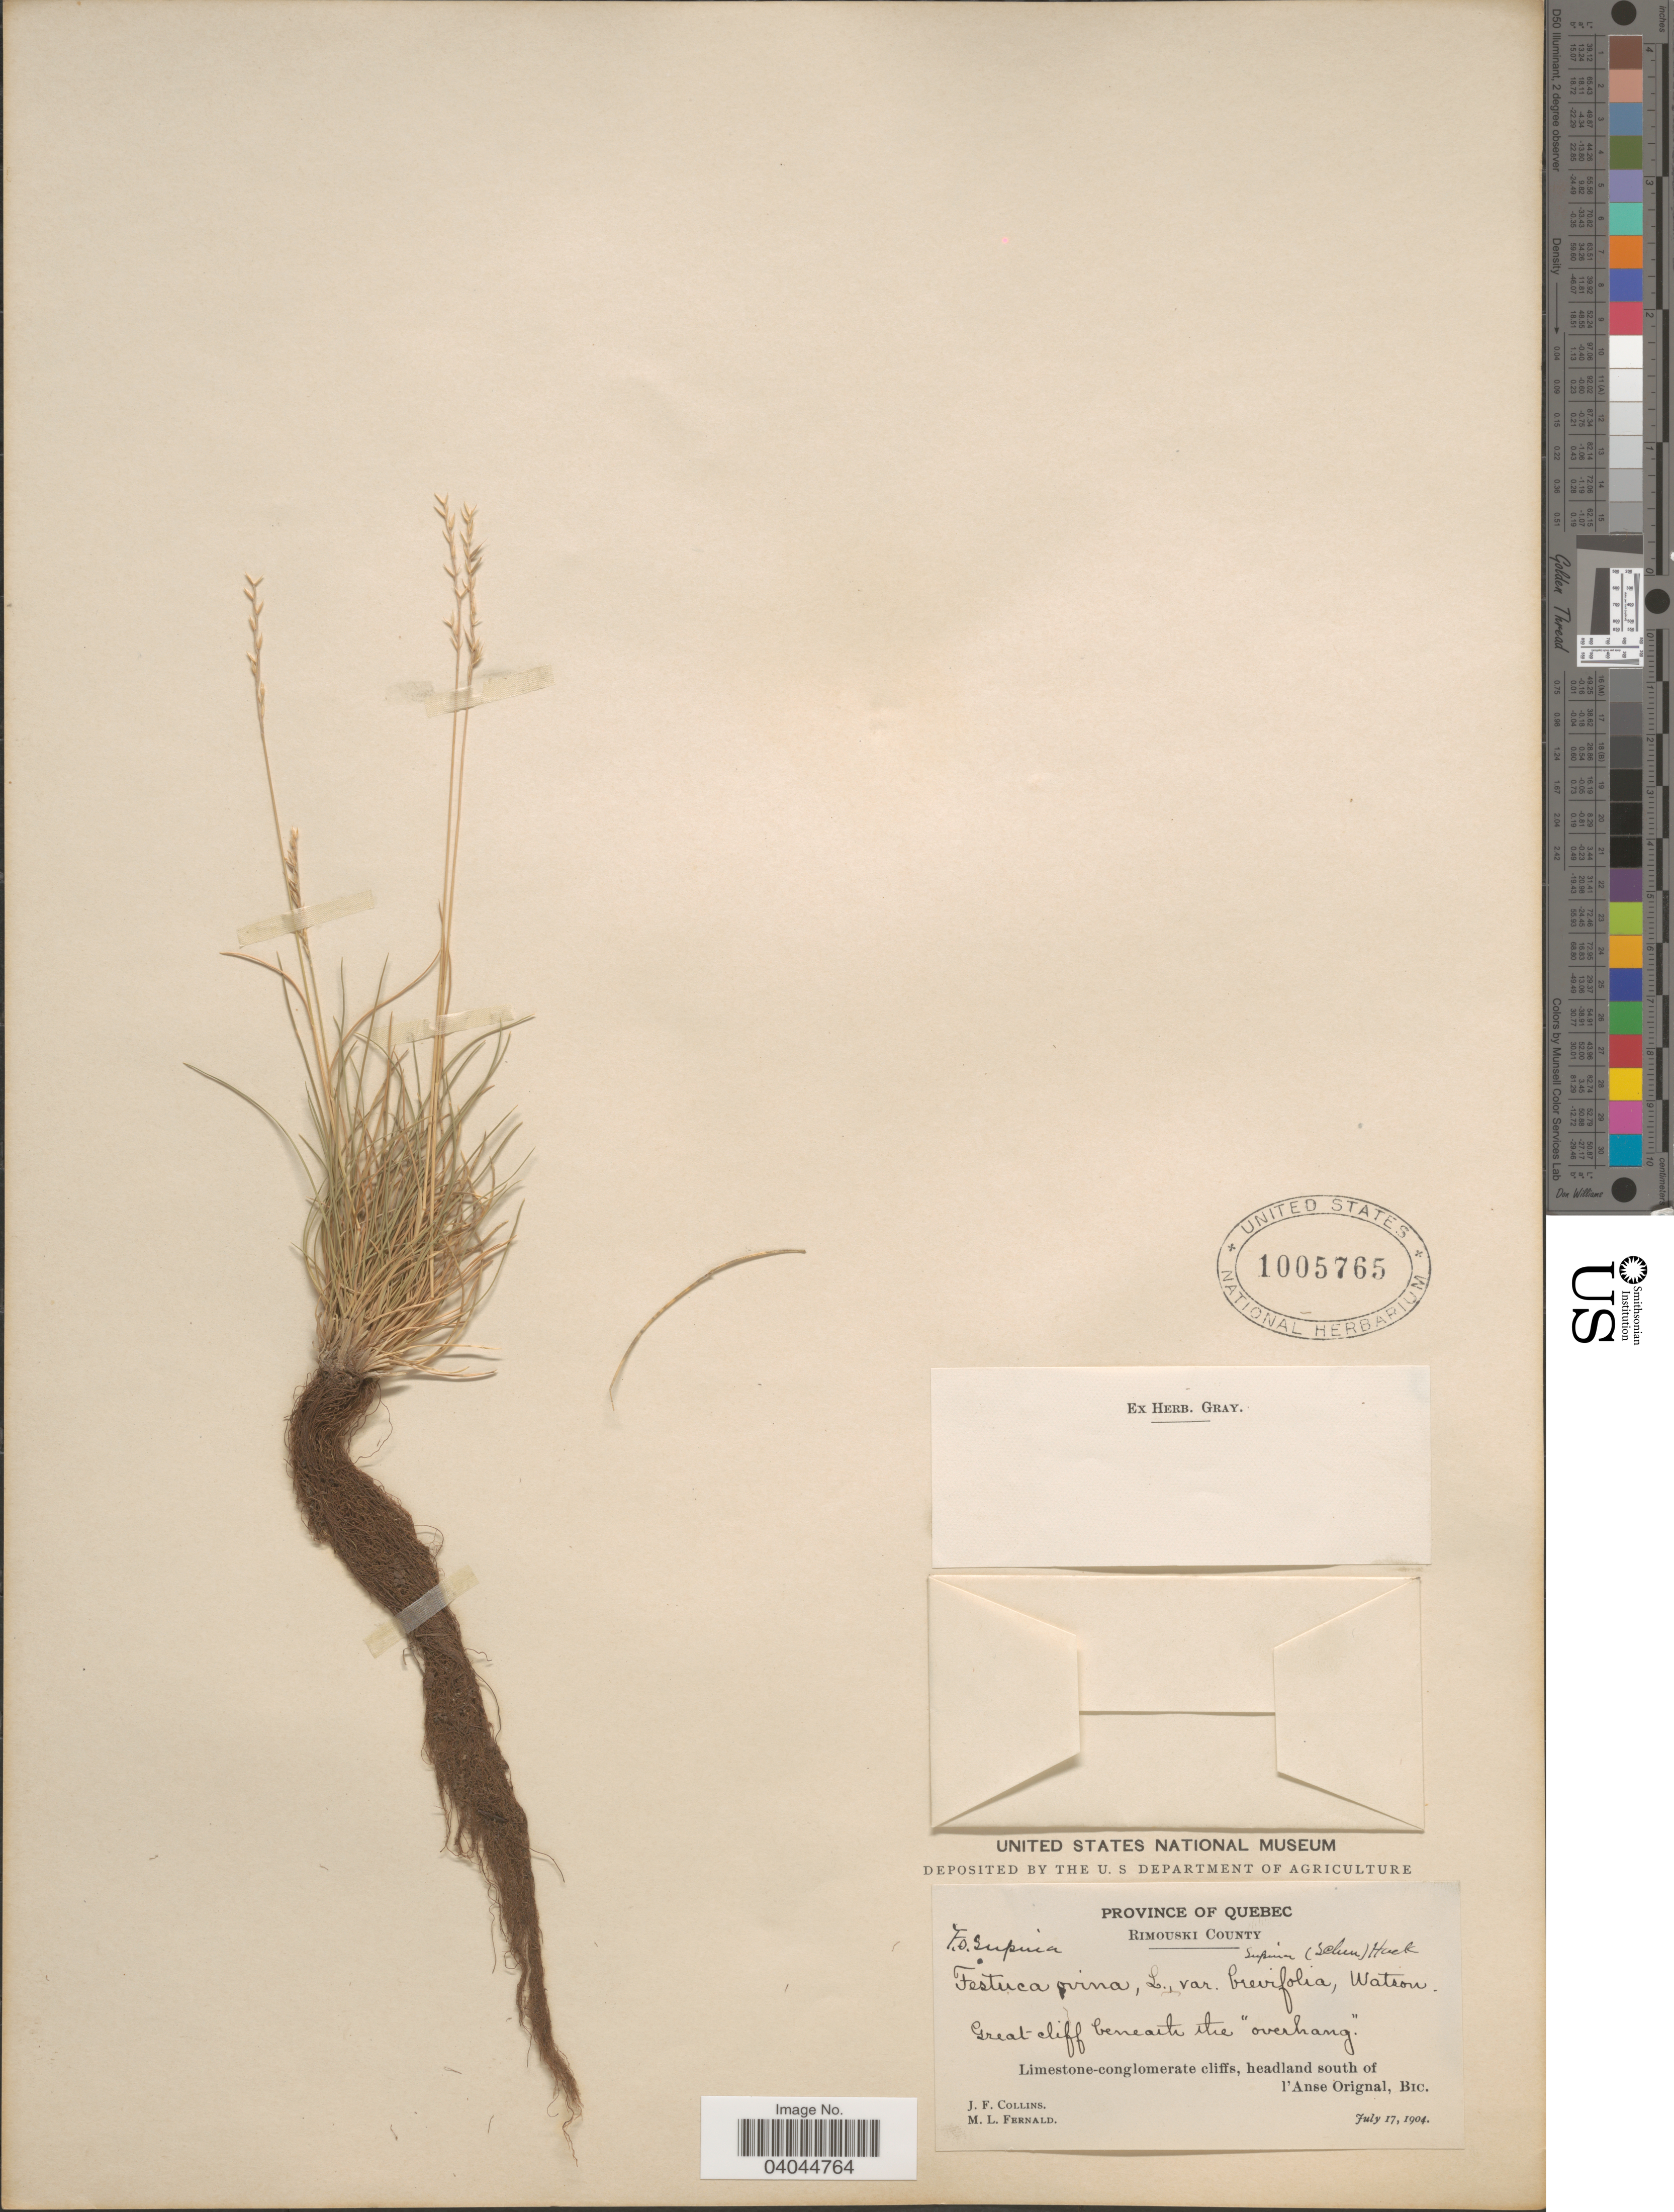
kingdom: Plantae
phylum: Tracheophyta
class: Liliopsida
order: Poales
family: Poaceae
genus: Festuca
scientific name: Festuca ovina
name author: L.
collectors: J. Collins & M. L. Fernald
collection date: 1904-07-17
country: Canada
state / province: Quebec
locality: Rimouski County. Limestone-conglomerate cliffs, headland south of l'Anse Orignal, Bic.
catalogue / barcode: US 1005765